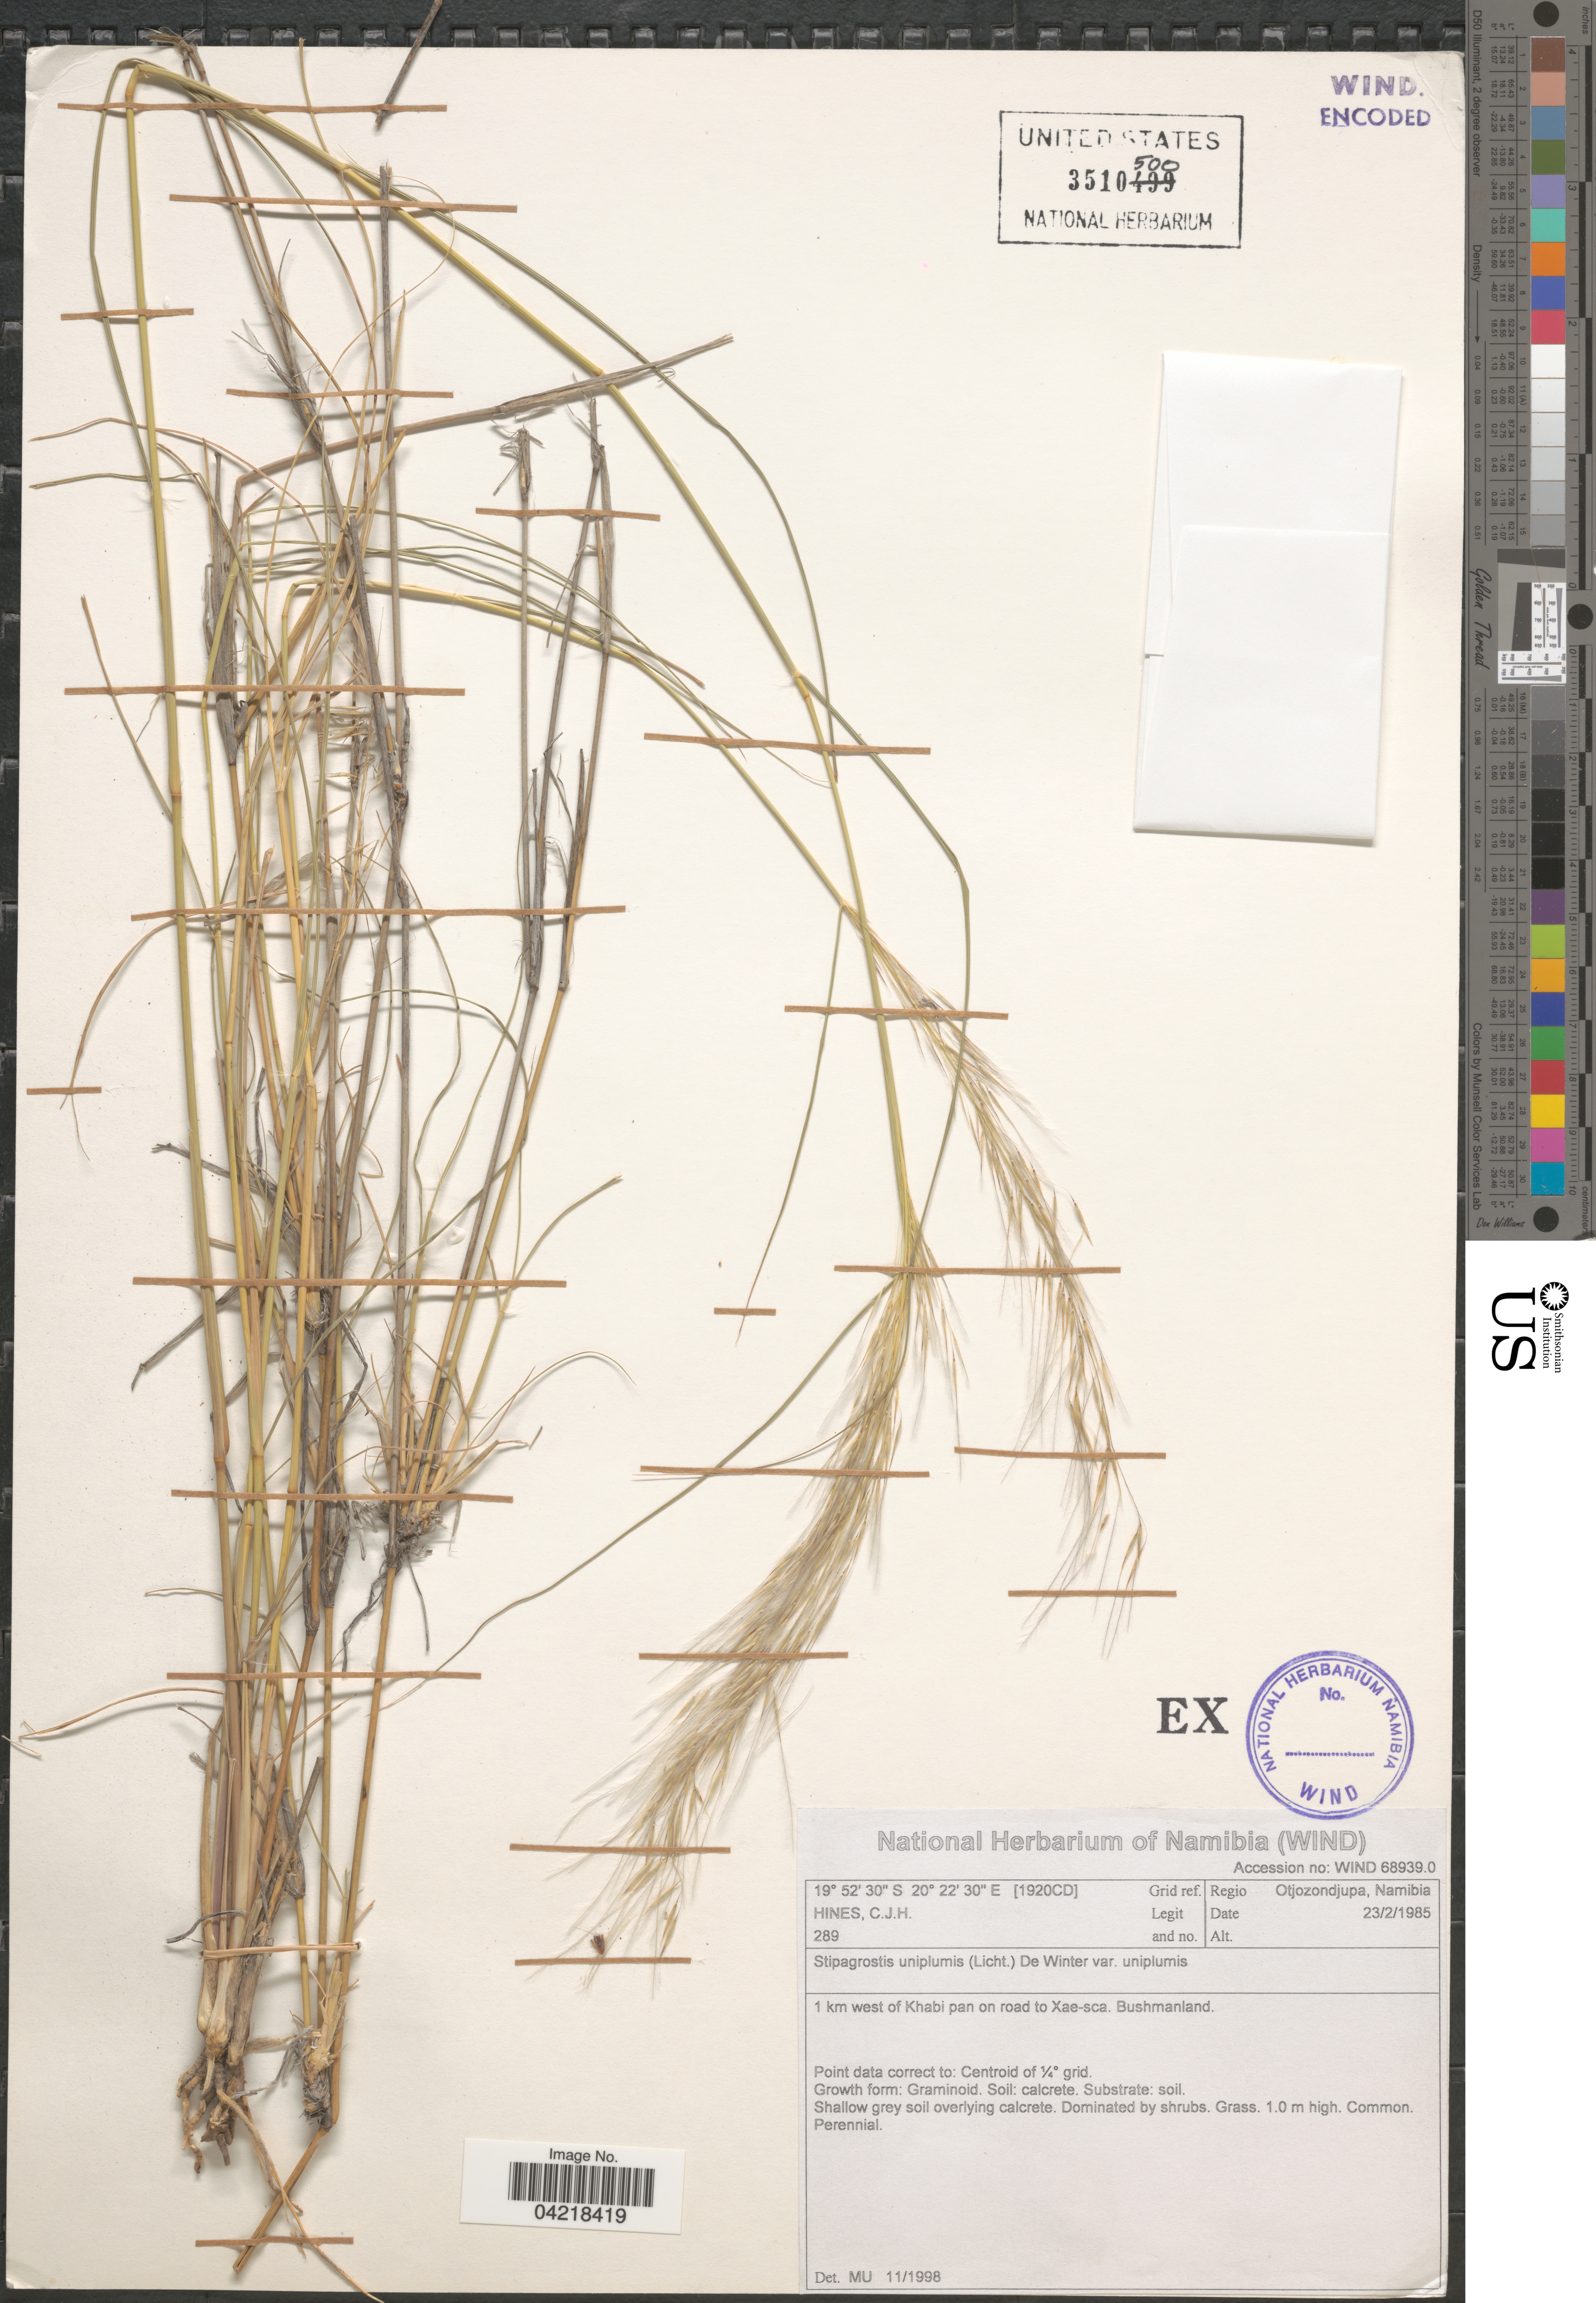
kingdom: Plantae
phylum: Tracheophyta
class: Liliopsida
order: Poales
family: Poaceae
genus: Stipagrostis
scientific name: Stipagrostis uniplumis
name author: (Licht.) De Winter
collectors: C. Hines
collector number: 289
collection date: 1985-02-23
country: Namibia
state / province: Otjozondjupa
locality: Grid ref. [1920CD]. Regio Otjozondjupa, Namibia. 1 km west of Khabi pan on road to Xae-sca. Busmanland.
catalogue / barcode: US 3510500